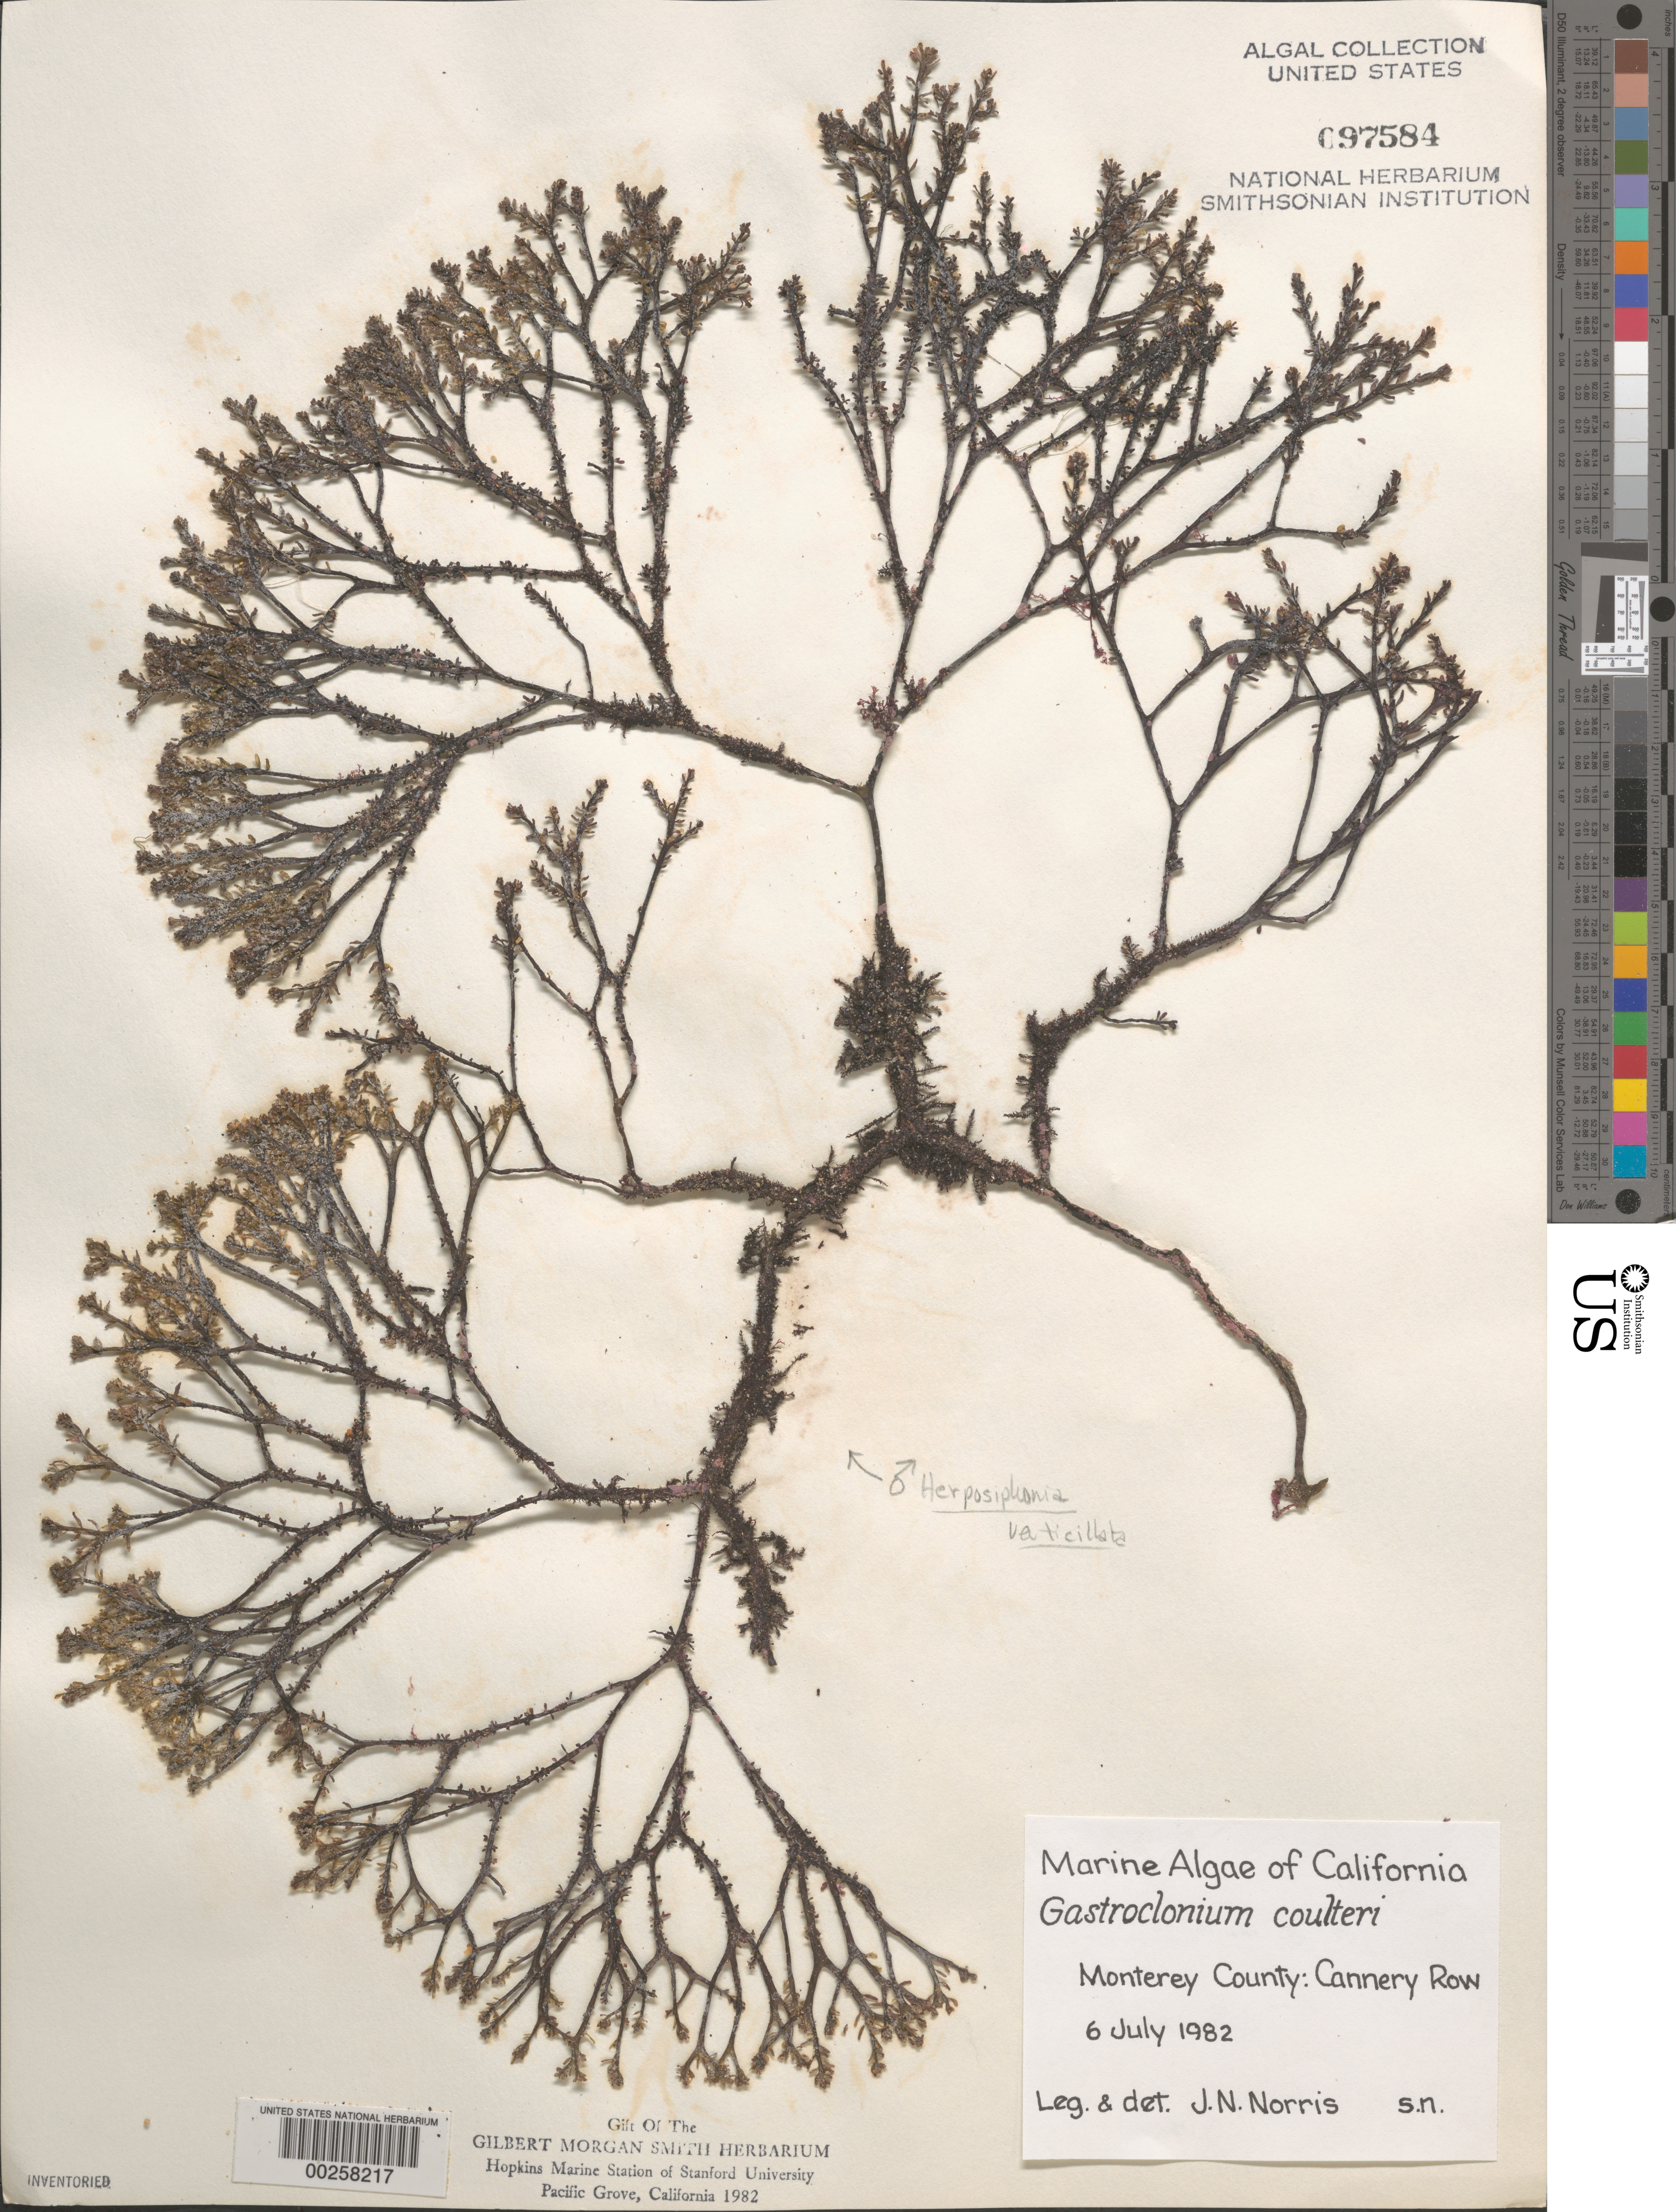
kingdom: Plantae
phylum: Rhodophyta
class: Florideophyceae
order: Rhodymeniales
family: Champiaceae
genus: Neogastroclonium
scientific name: Neogastroclonium subarticulatum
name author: (Turner) L. Le Gall et al.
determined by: Algae name updating Project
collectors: J. N. Norris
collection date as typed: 06 Jul 1982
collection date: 1982-07-06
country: United States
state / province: California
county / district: Monterey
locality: Cannery Row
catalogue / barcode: US 97584